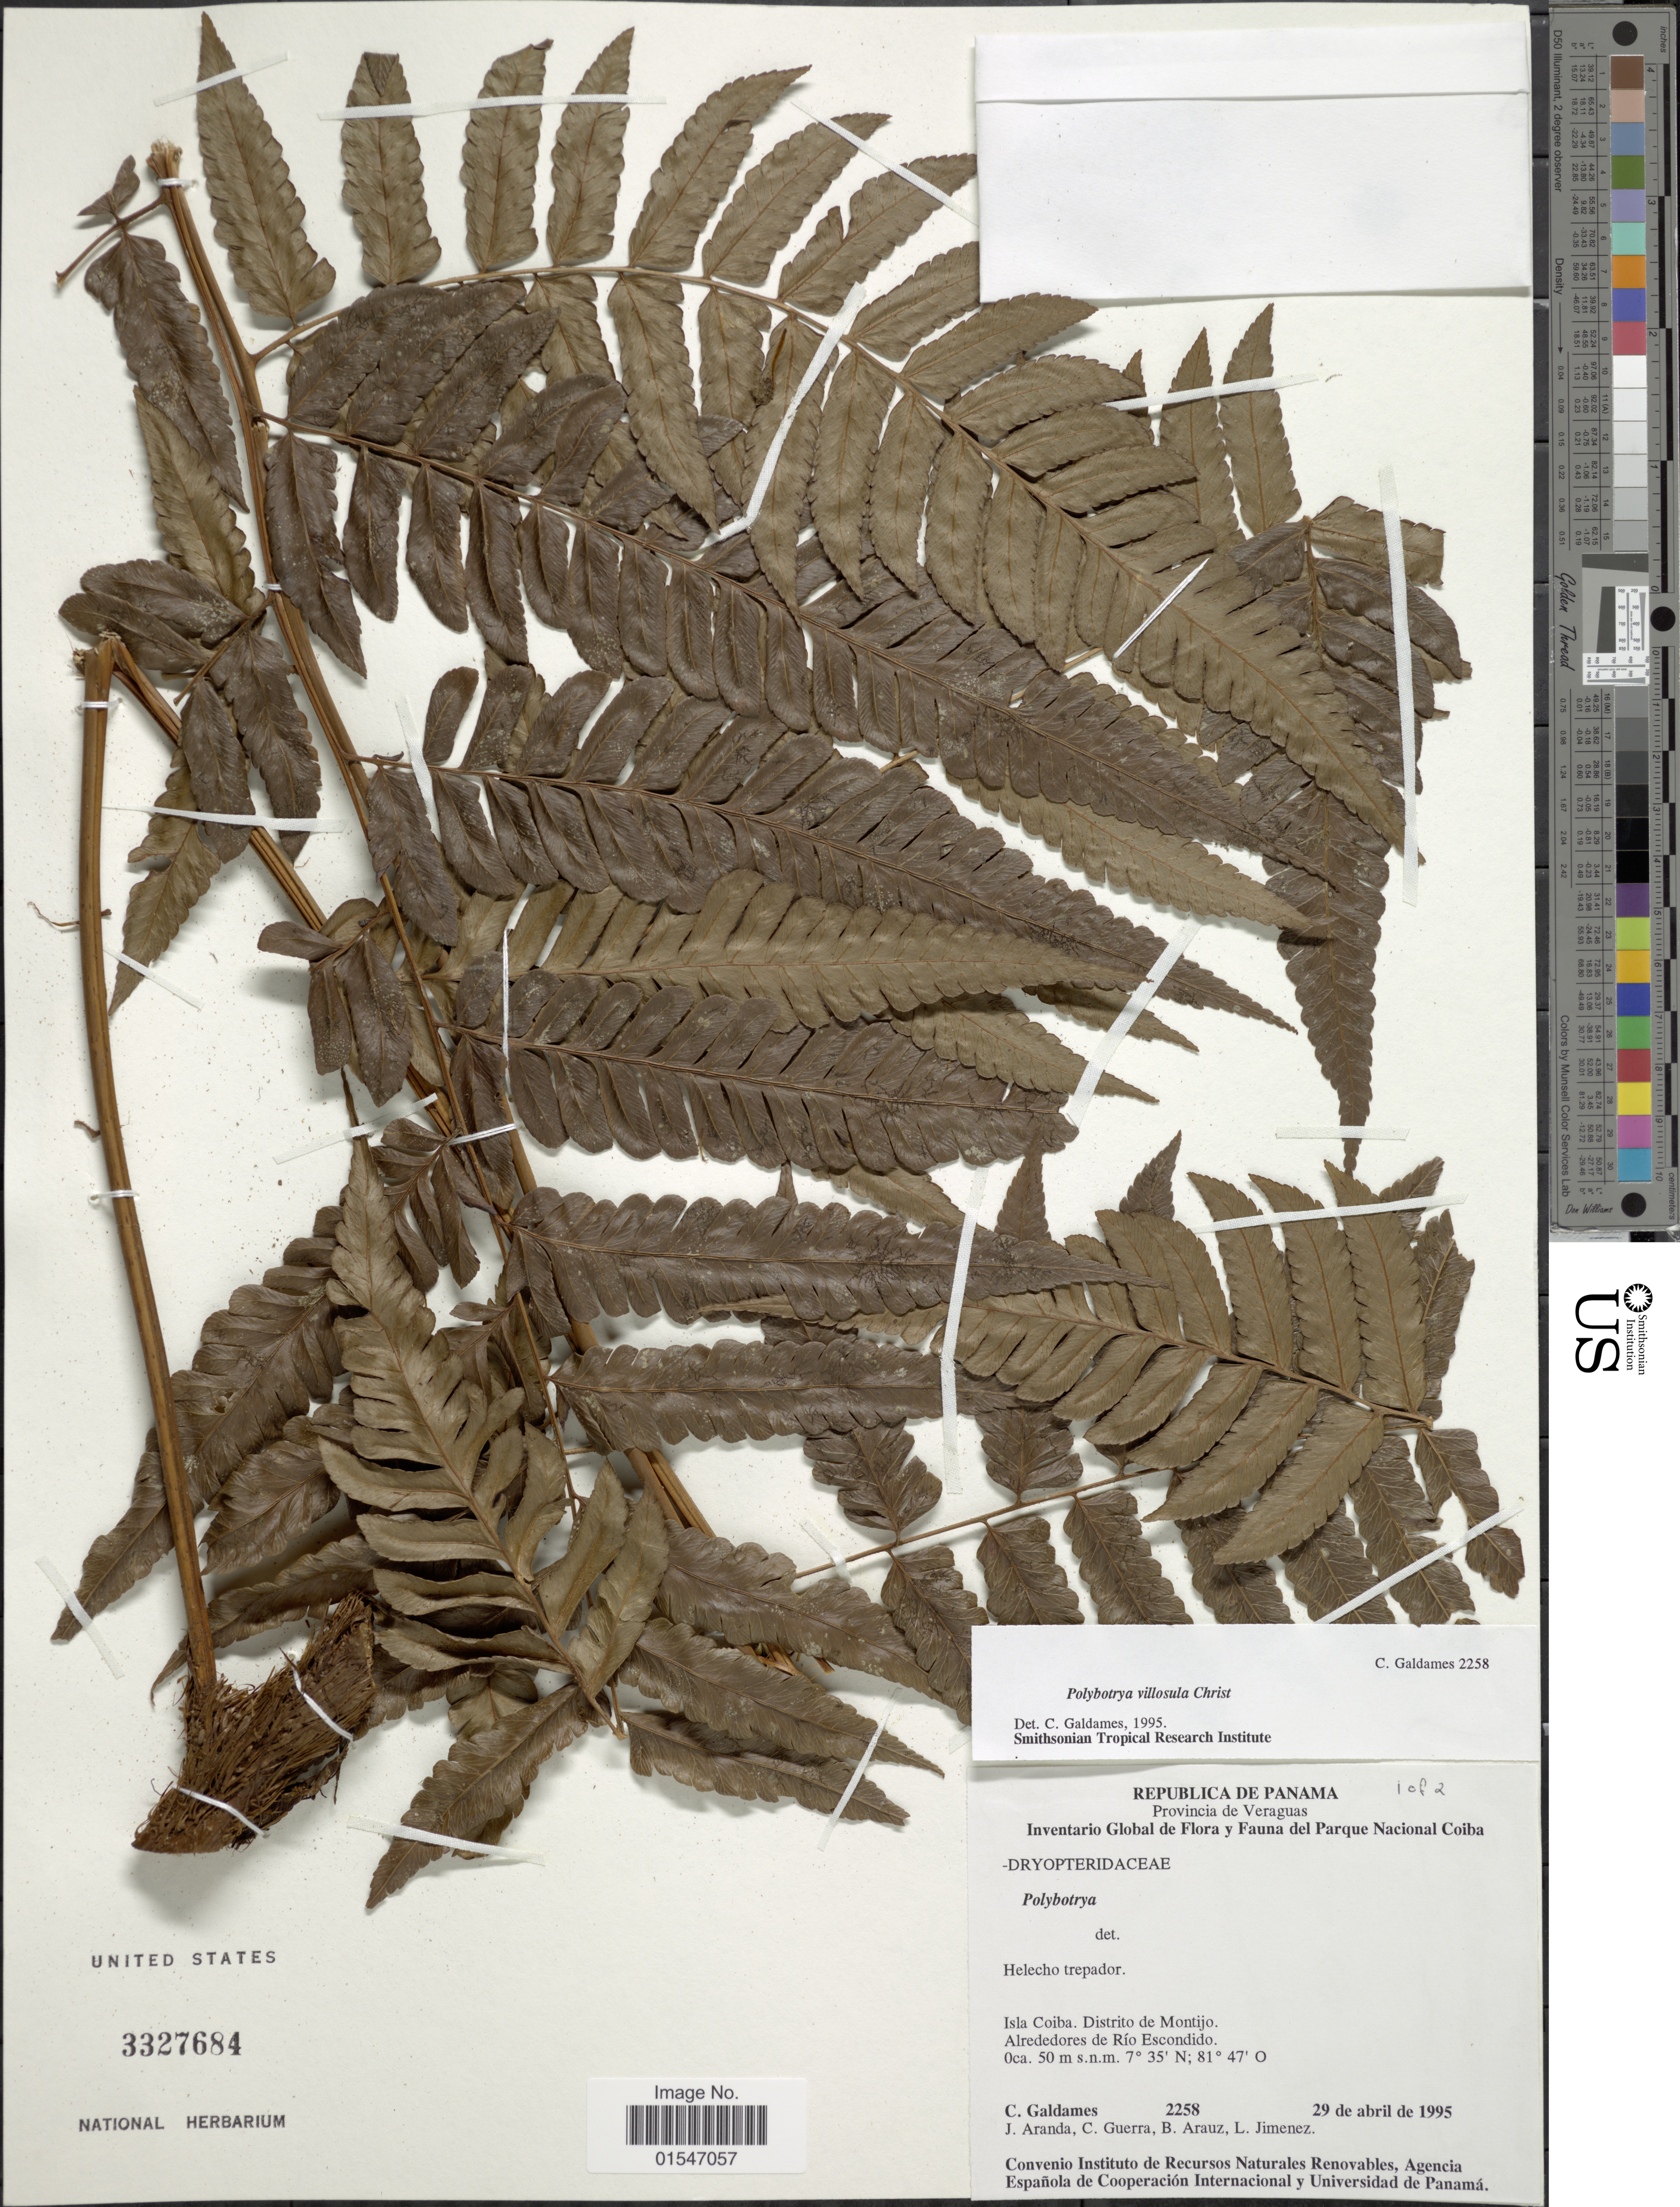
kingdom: Plantae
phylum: Tracheophyta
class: Polypodiopsida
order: Polypodiales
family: Dryopteridaceae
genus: Polybotrya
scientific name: Polybotrya caudata f. villosa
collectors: C. Galdames, J. Aranda, C. Guerra, B. Araúz & L. Jiménez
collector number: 2258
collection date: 1995-04-29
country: Panama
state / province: Veraguas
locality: Republica de Panama, Provincia de Veraguas. Isla Coiba, Distrito de Montijo. Alrededores de Rio Escondido.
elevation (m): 50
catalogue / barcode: US 3327684